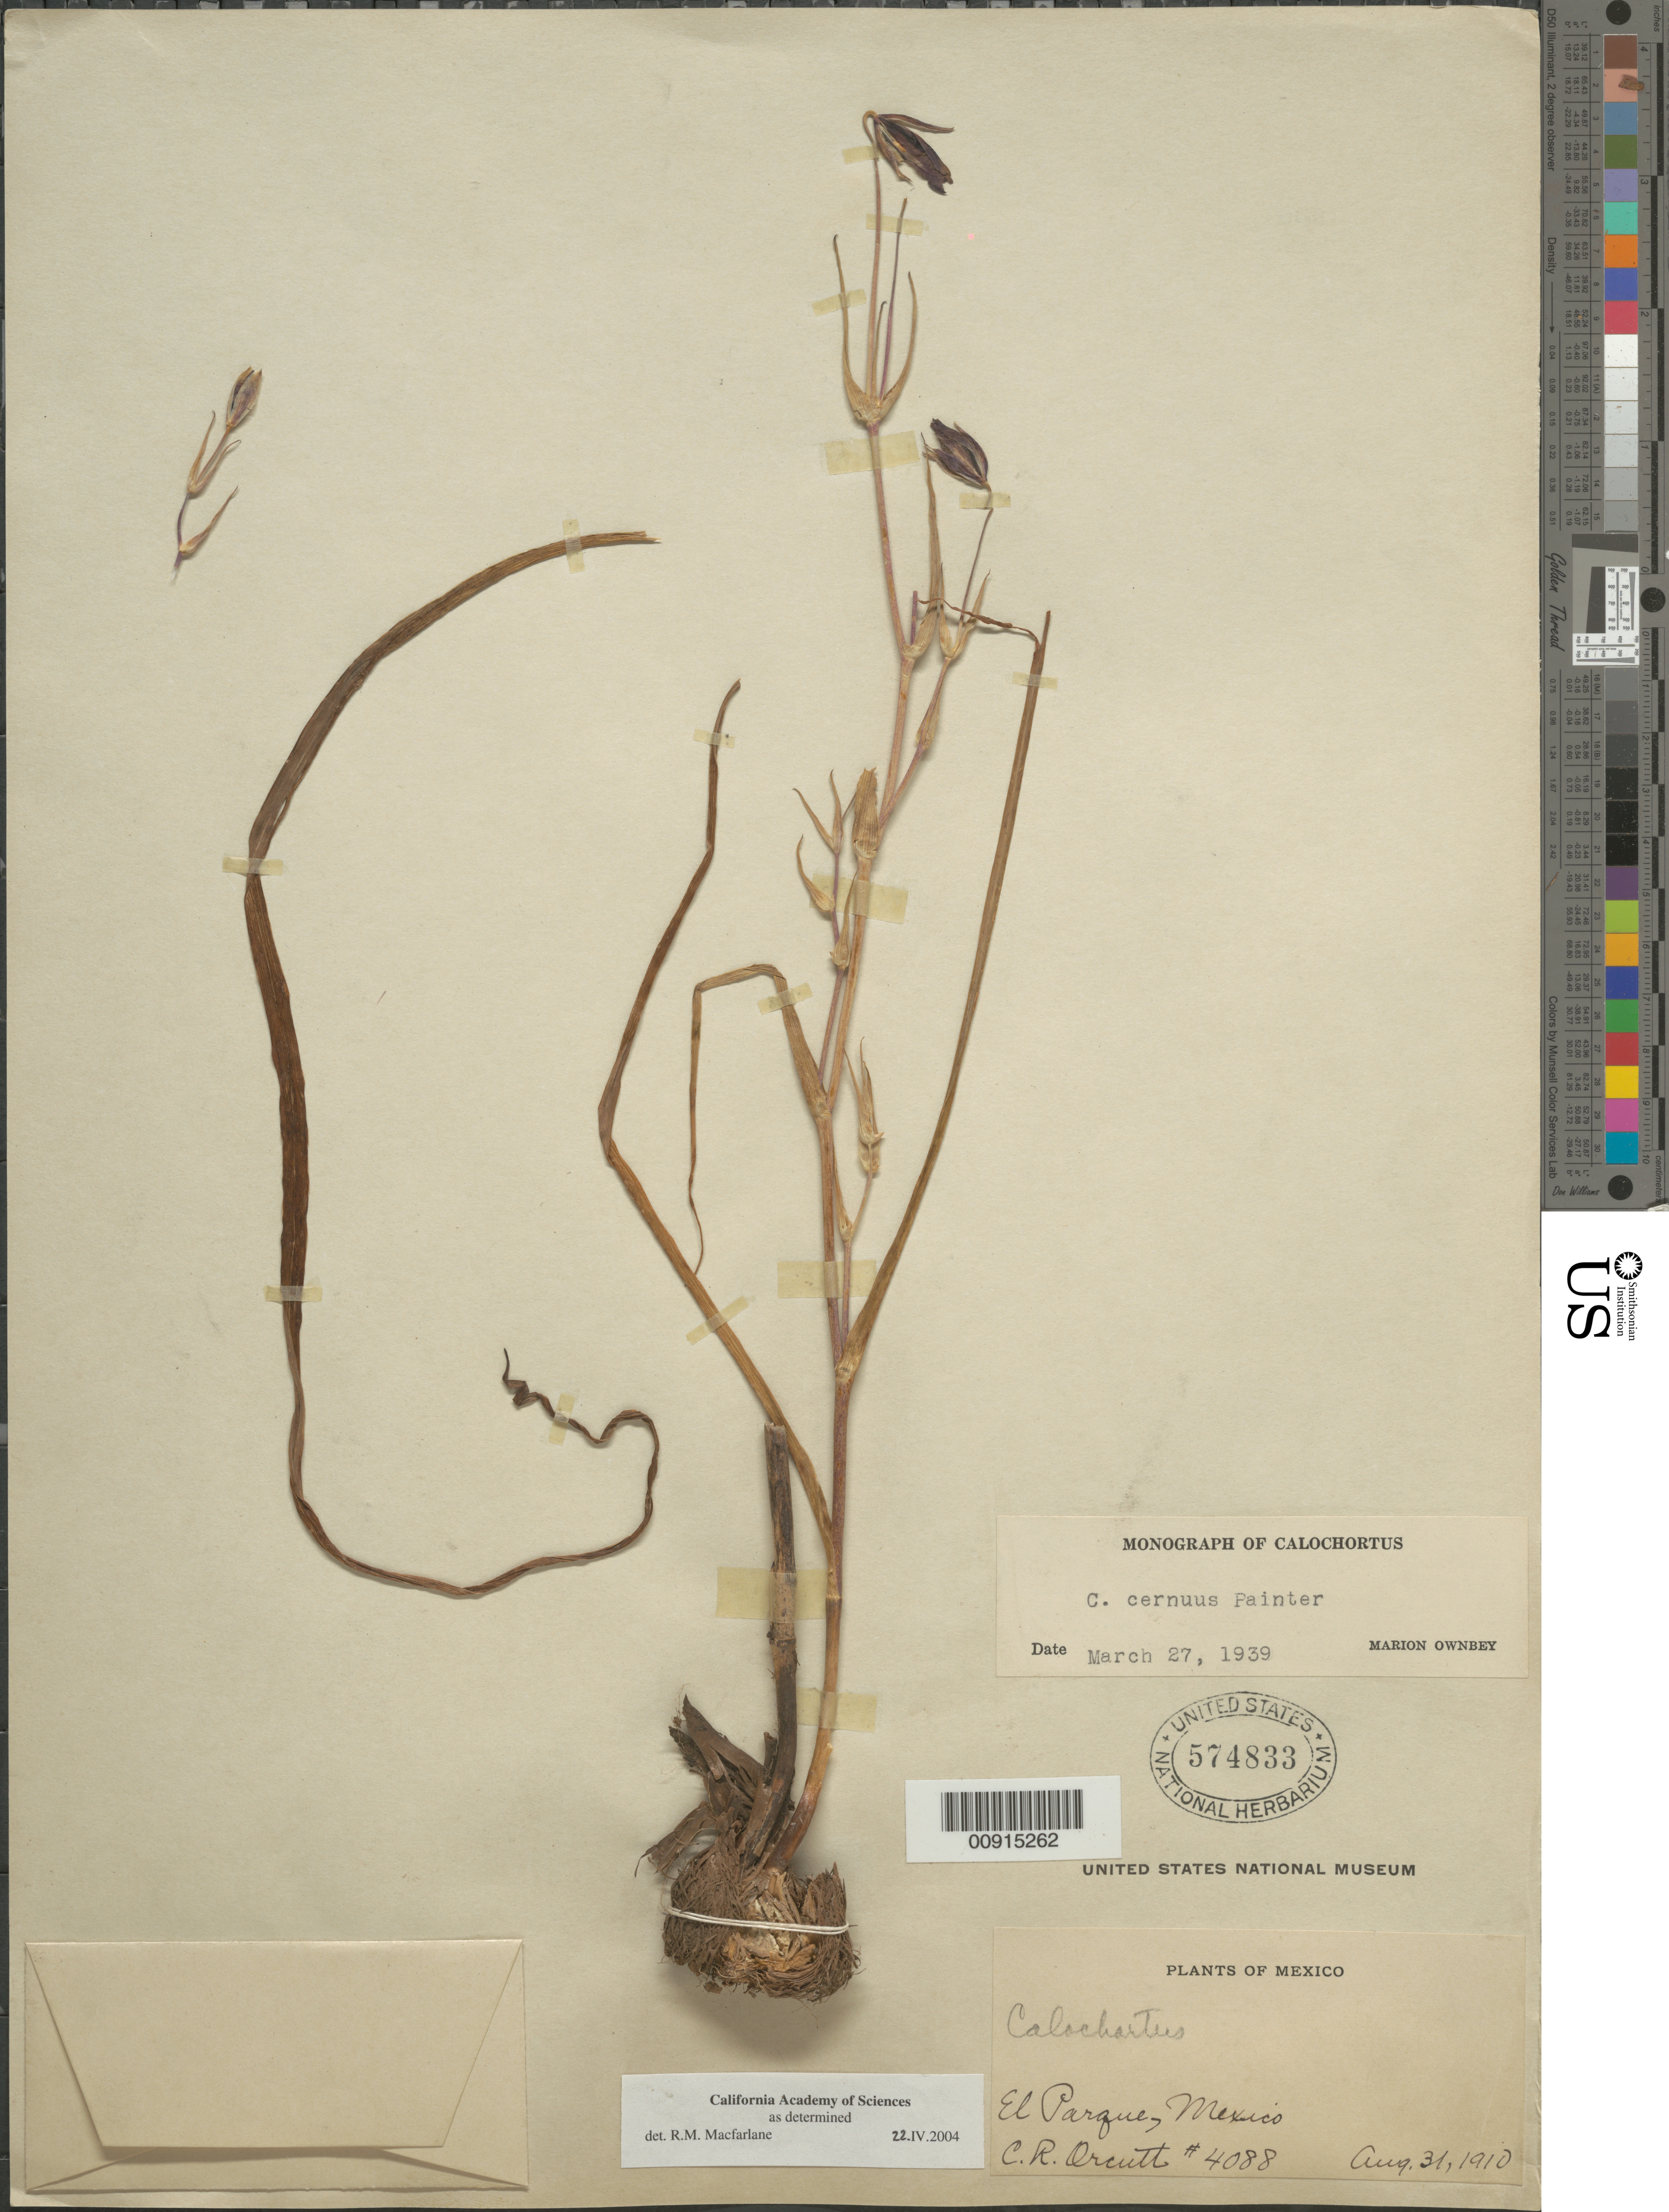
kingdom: Plantae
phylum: Tracheophyta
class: Liliopsida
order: Liliales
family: Liliaceae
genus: Calochortus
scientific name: Calochortus cernuus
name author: J.H. Painter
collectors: C. R. Orcutt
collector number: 4088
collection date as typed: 31 Aug 1910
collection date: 1910-08-31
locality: El Parque, Mexico.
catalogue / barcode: US 574833